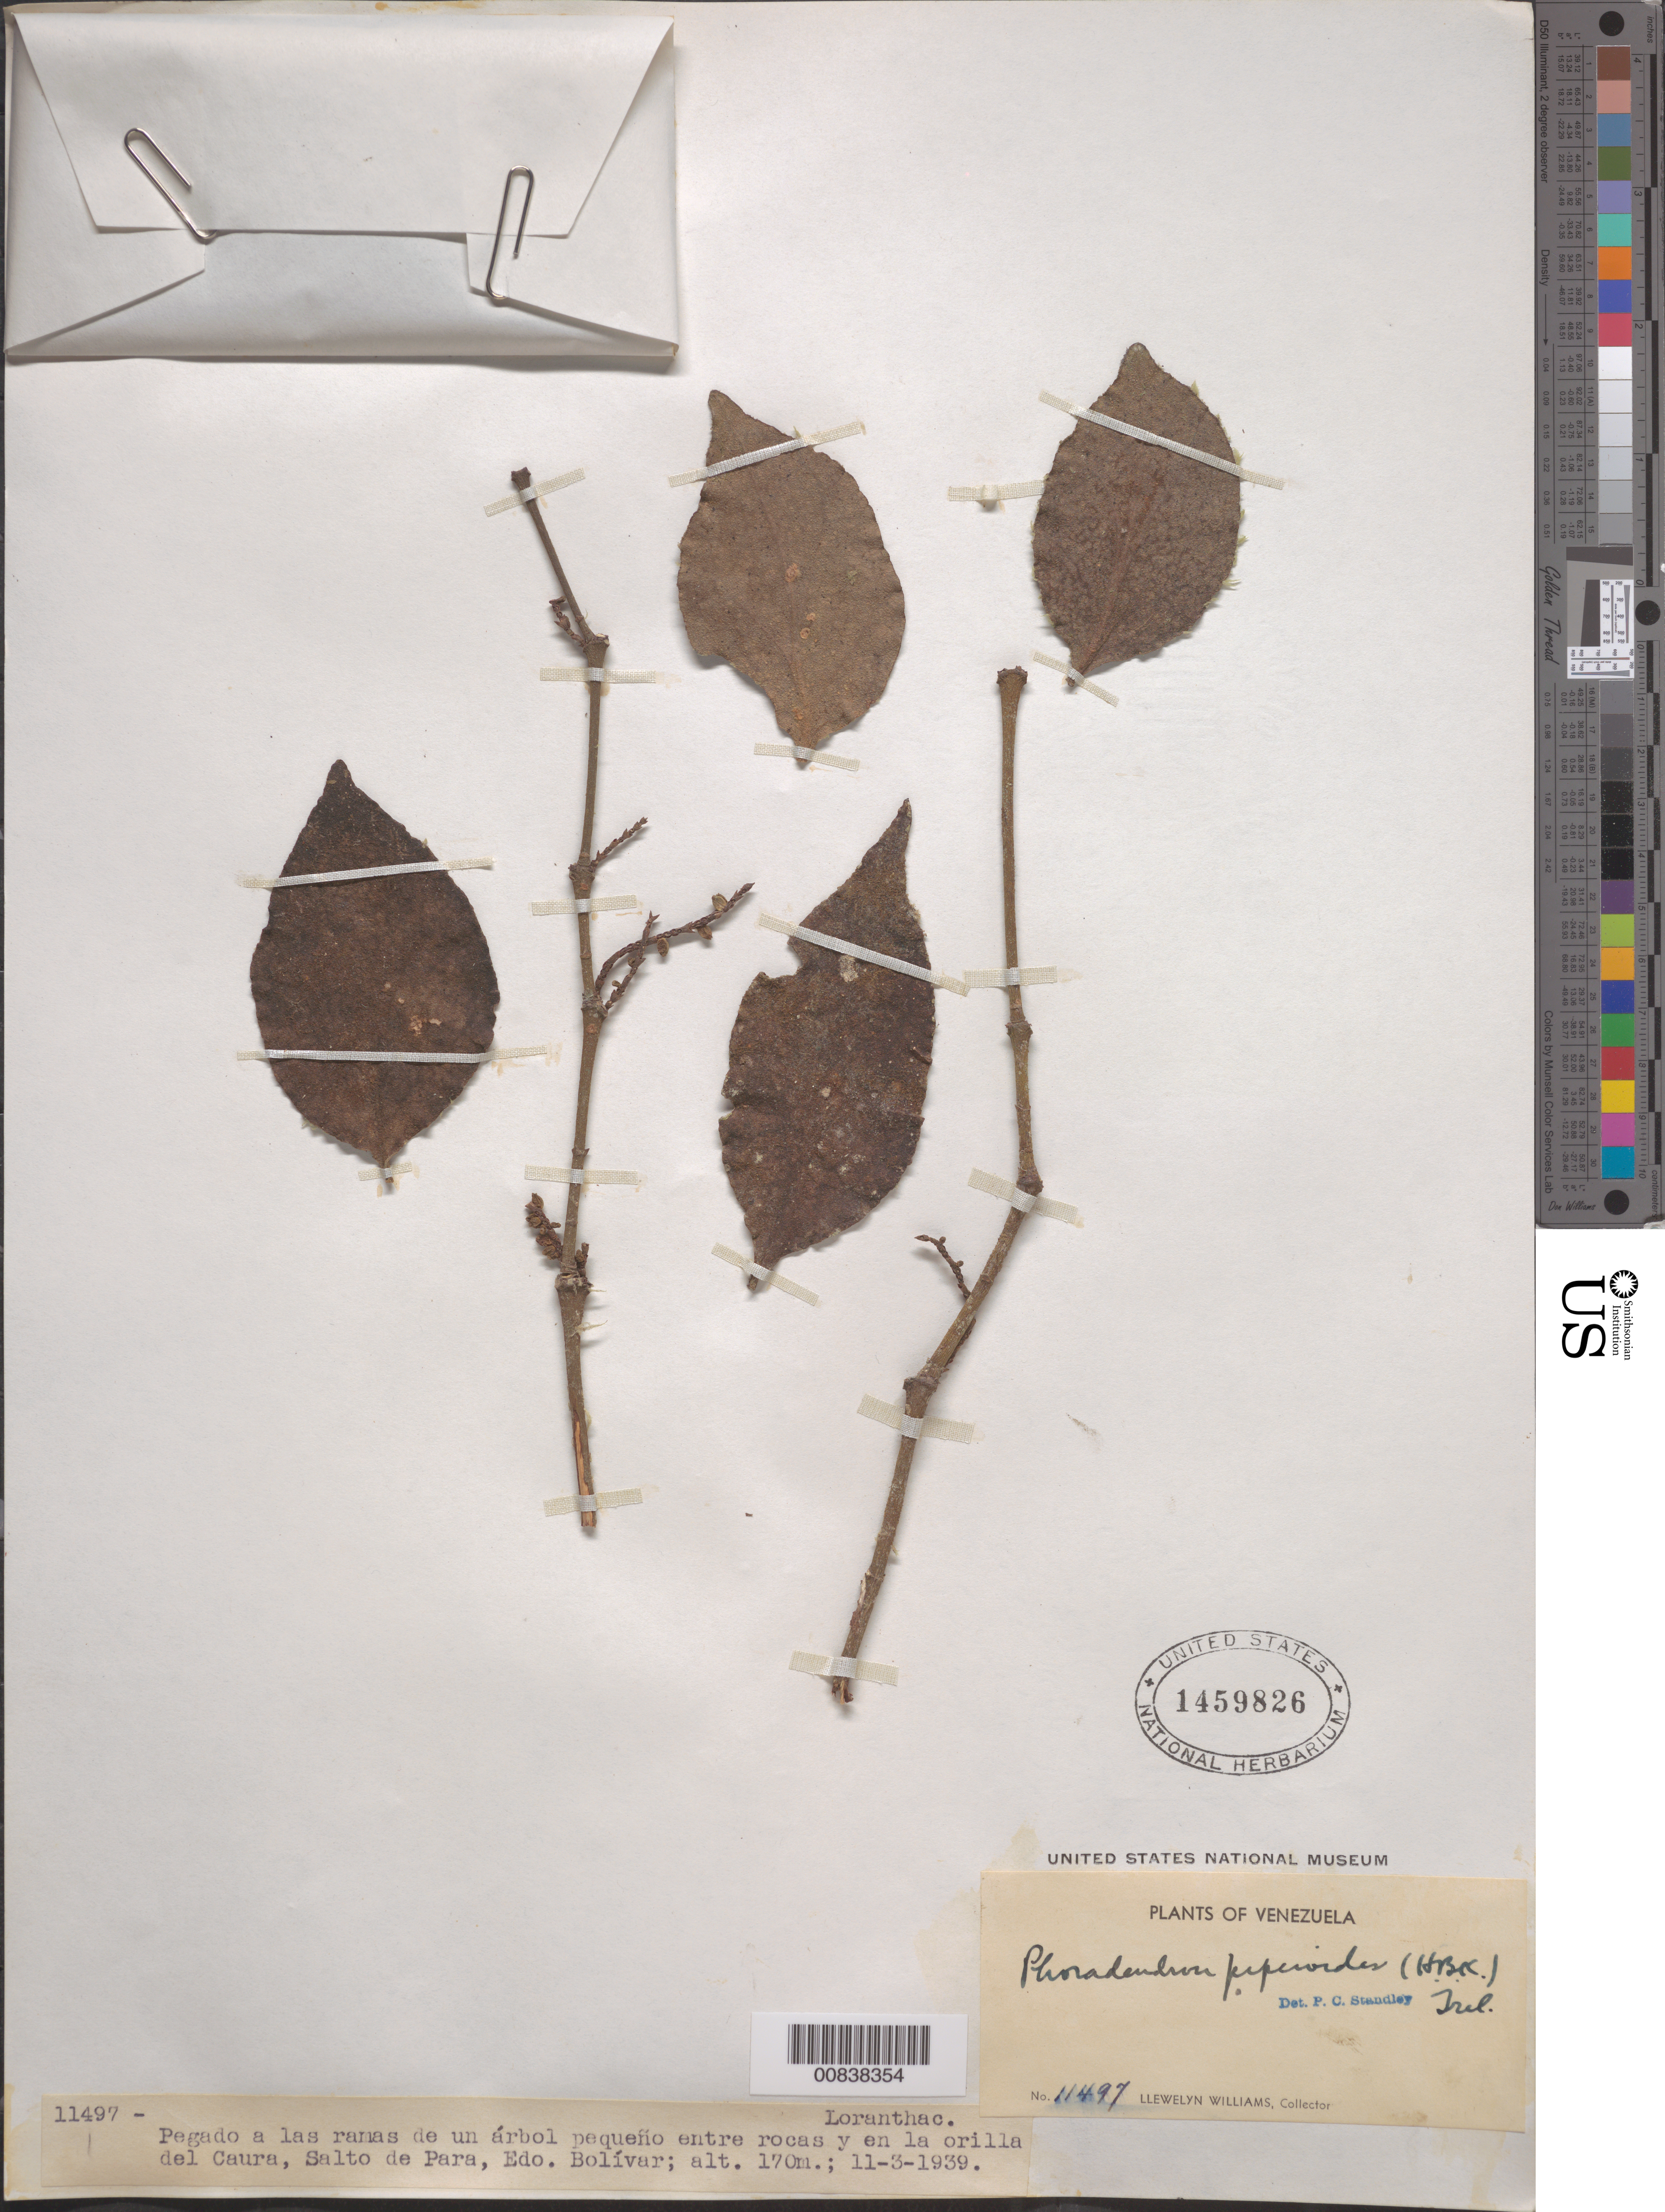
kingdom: Plantae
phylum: Tracheophyta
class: Magnoliopsida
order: Santalales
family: Viscaceae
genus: Phoradendron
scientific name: Phoradendron piperoides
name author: (Kunth) Trel.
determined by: Standley, Paul C.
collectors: Ll. Williams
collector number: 11497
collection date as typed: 11-Mar-39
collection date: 1939-03-11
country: Venezuela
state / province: Bolívar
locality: Salto de Para, Medio Caura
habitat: Pegado a las ramas de un arbol pequeno entre rocas y en la orilla del Caura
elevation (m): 170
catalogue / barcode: US 1459826